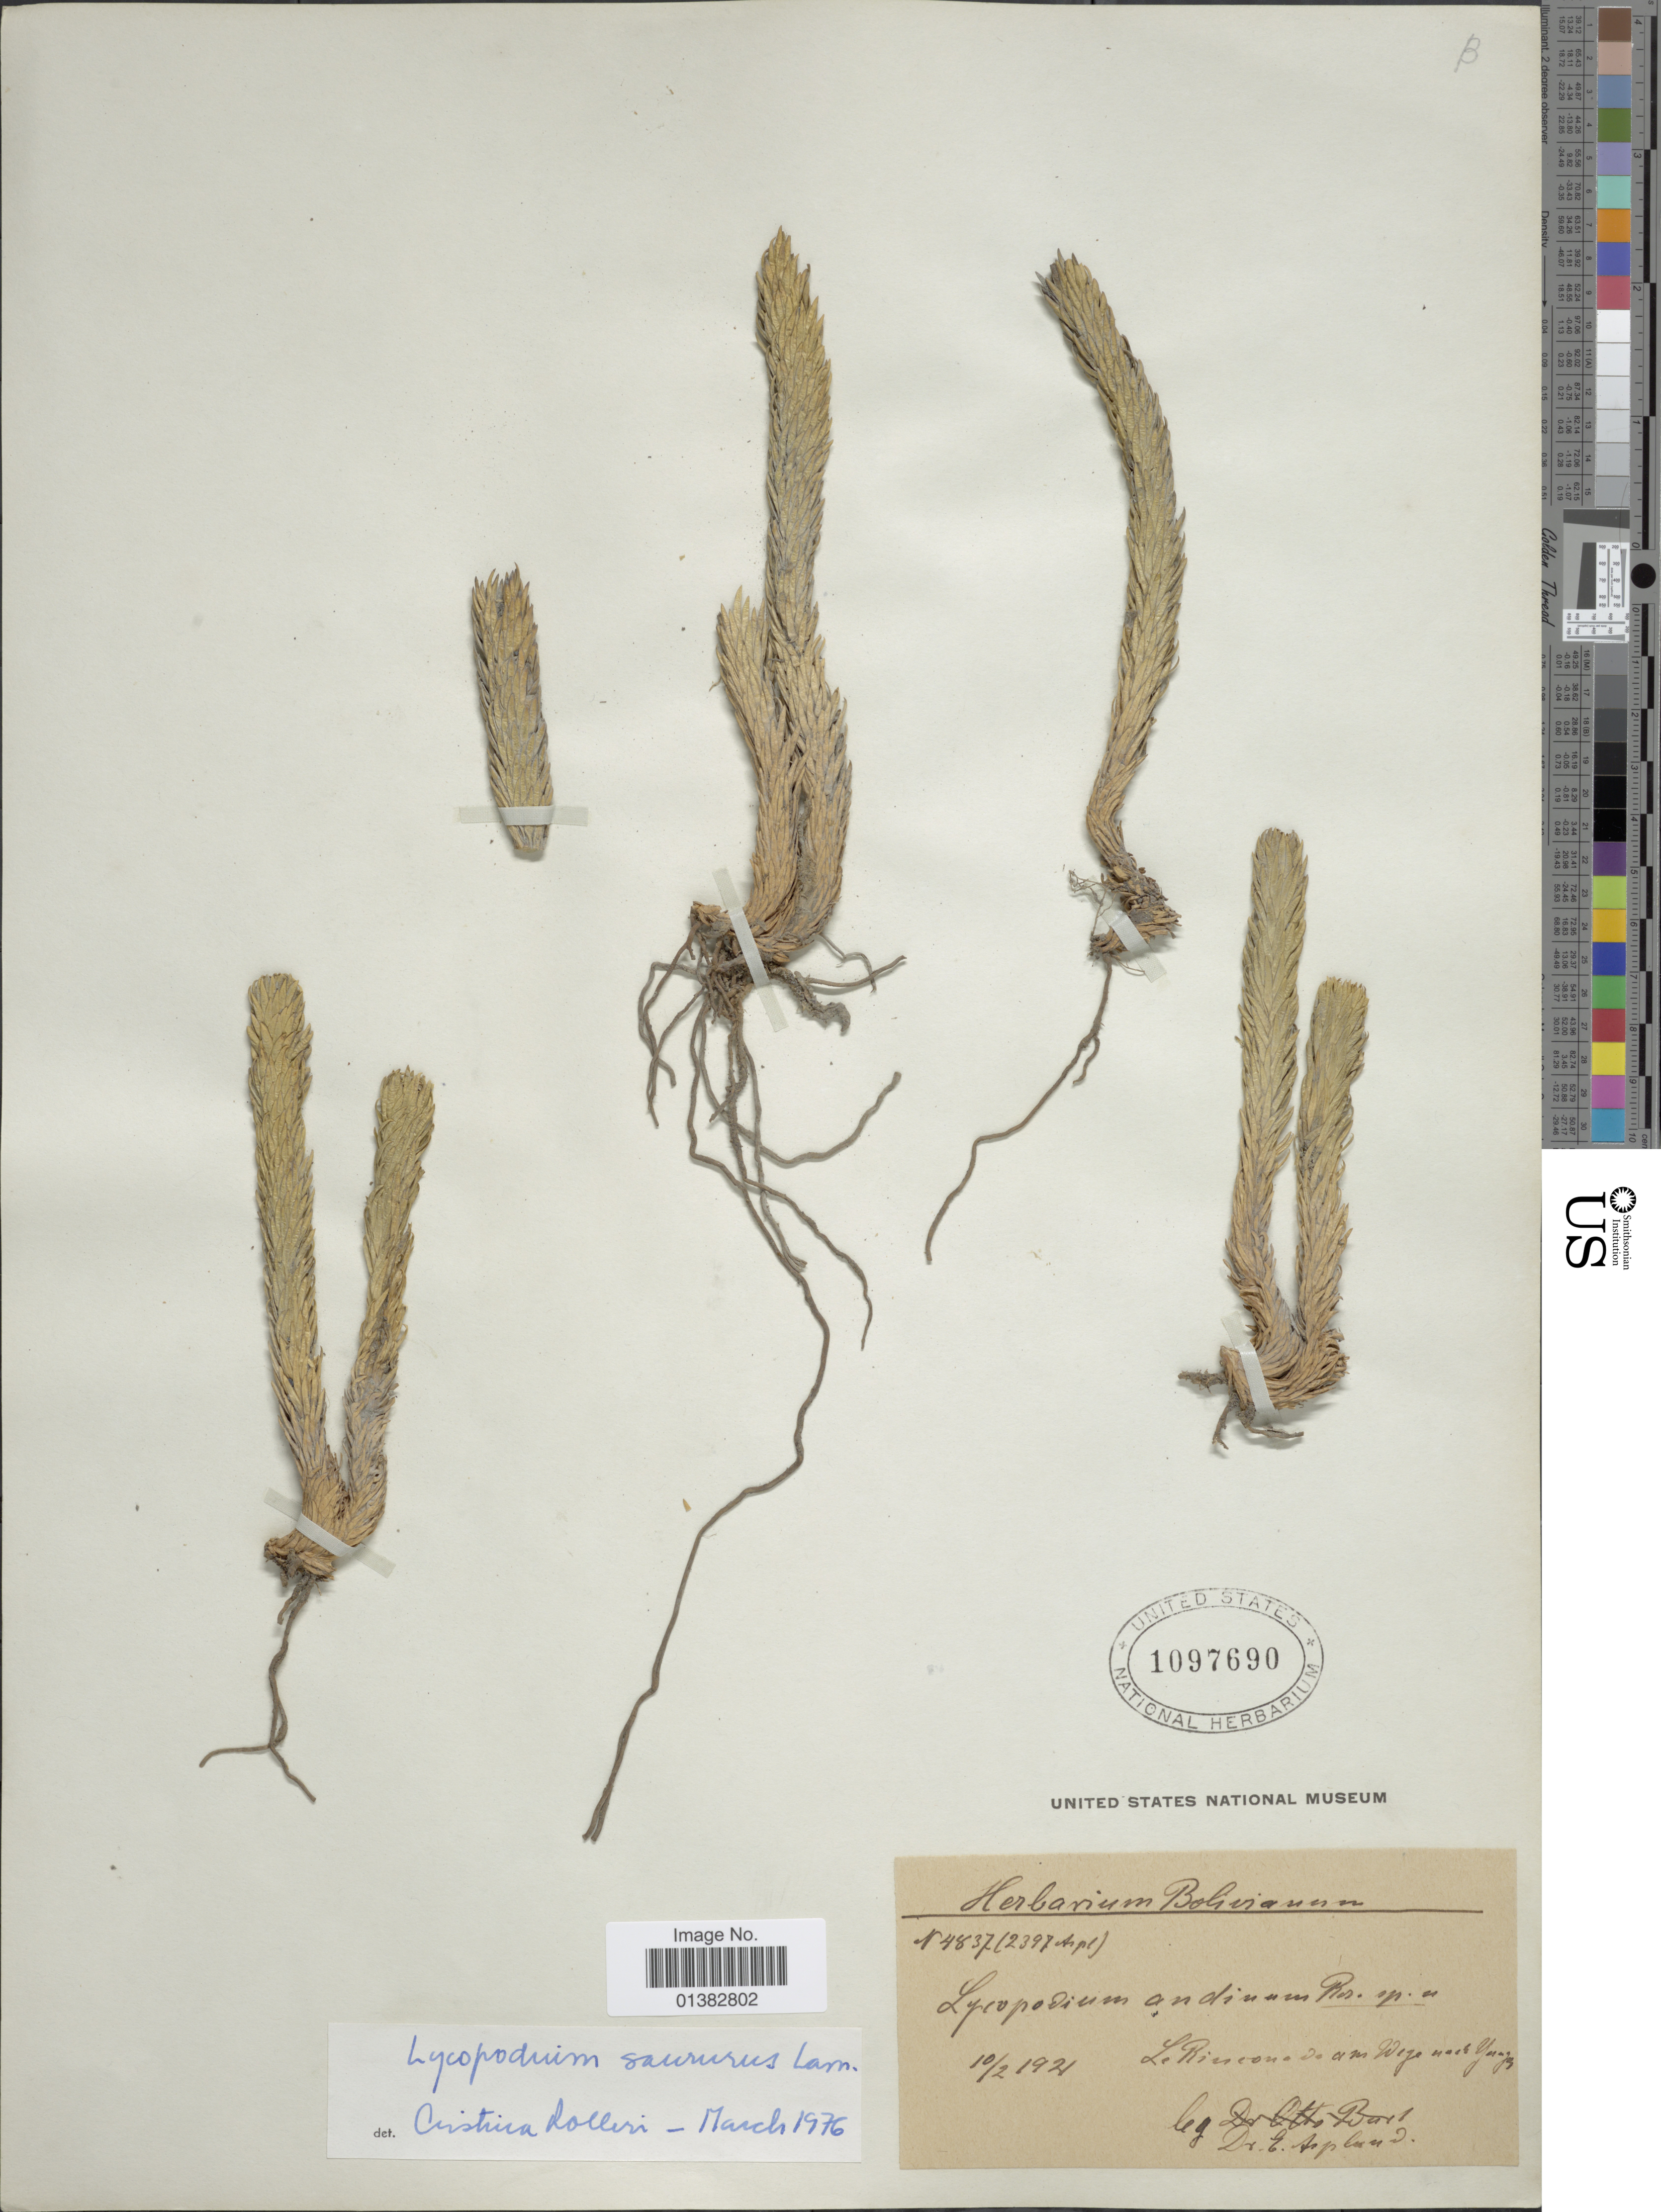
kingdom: Plantae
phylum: Tracheophyta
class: Lycopodiopsida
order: Lycopodiales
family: Lycopodiaceae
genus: Phlegmariurus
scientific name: Phlegmariurus saururus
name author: (Lam.) B. Øllg.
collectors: E. Asplund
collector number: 4837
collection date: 1921-02-10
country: Bolivia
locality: Le Rinconada am Wege nach Yungas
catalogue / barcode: US 1097690